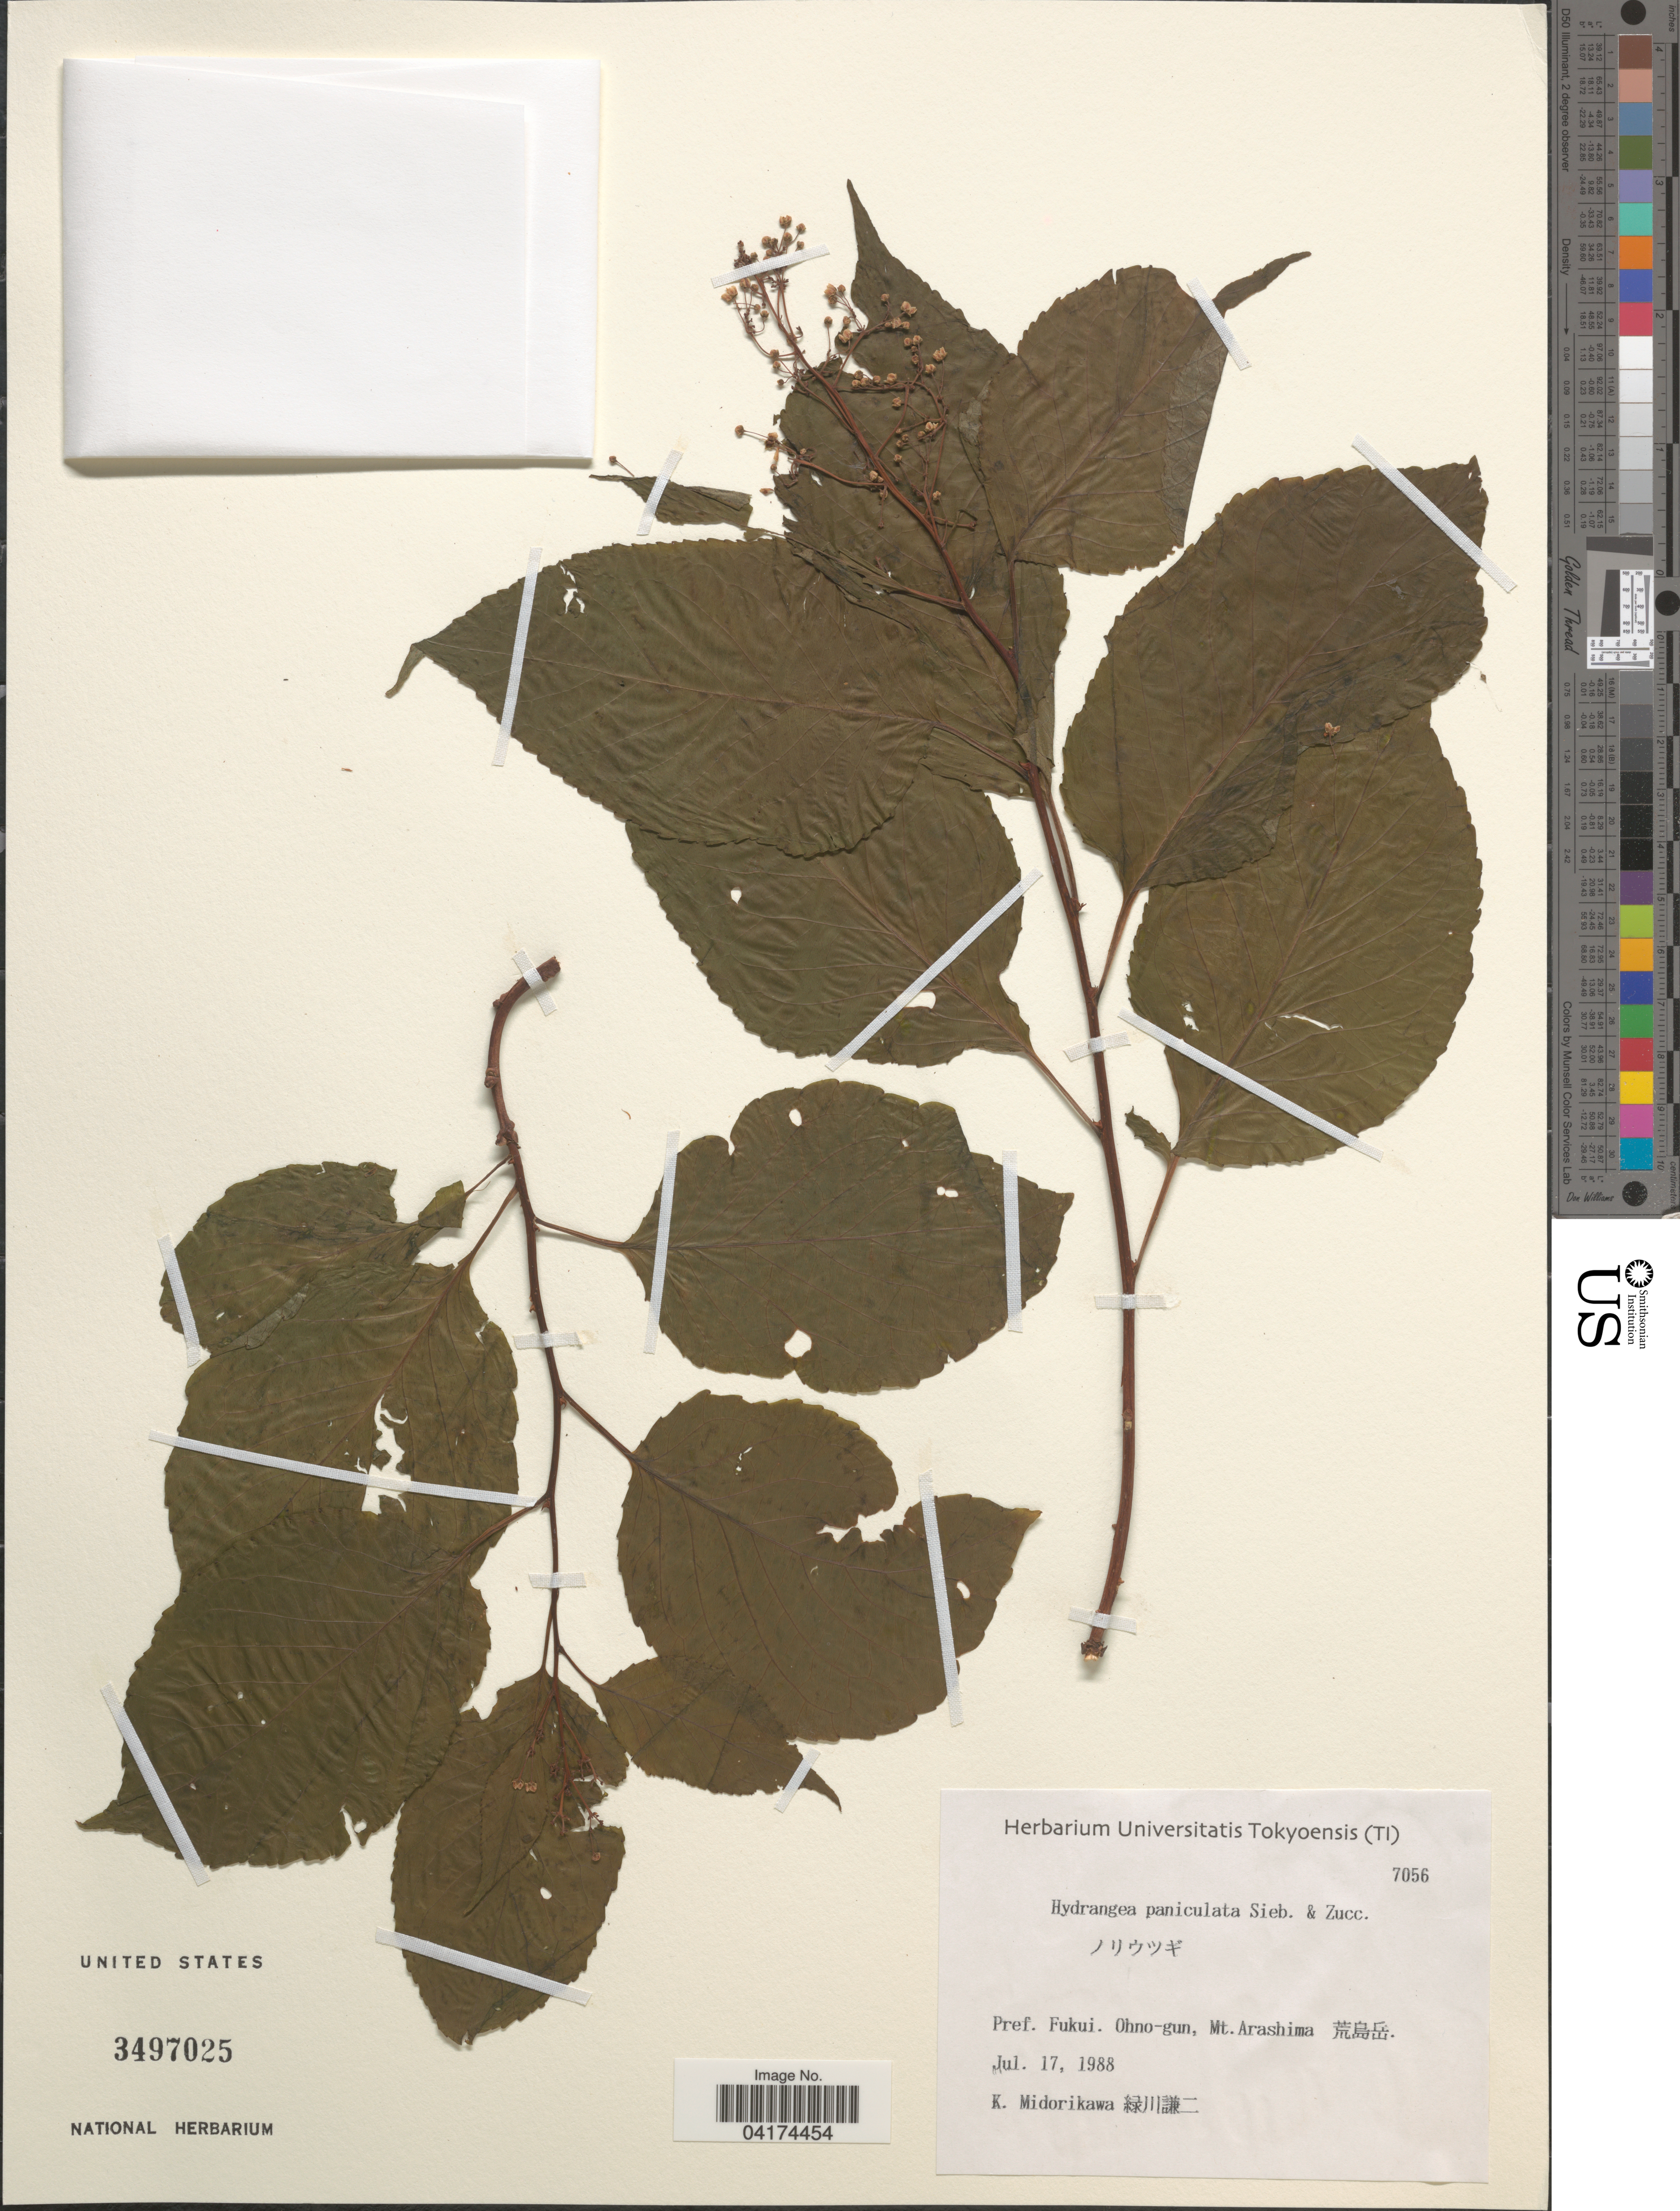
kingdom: Plantae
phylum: Tracheophyta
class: Magnoliopsida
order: Cornales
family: Hydrangeaceae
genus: Hydrangea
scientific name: Hydrangea paniculata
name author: Siebold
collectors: K. Midorikawa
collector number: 7056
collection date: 1988-07-17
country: Japan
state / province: Hukui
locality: Pref. Fukui. Ohno-gun, Mt. Arashima X.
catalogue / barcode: US 3497025